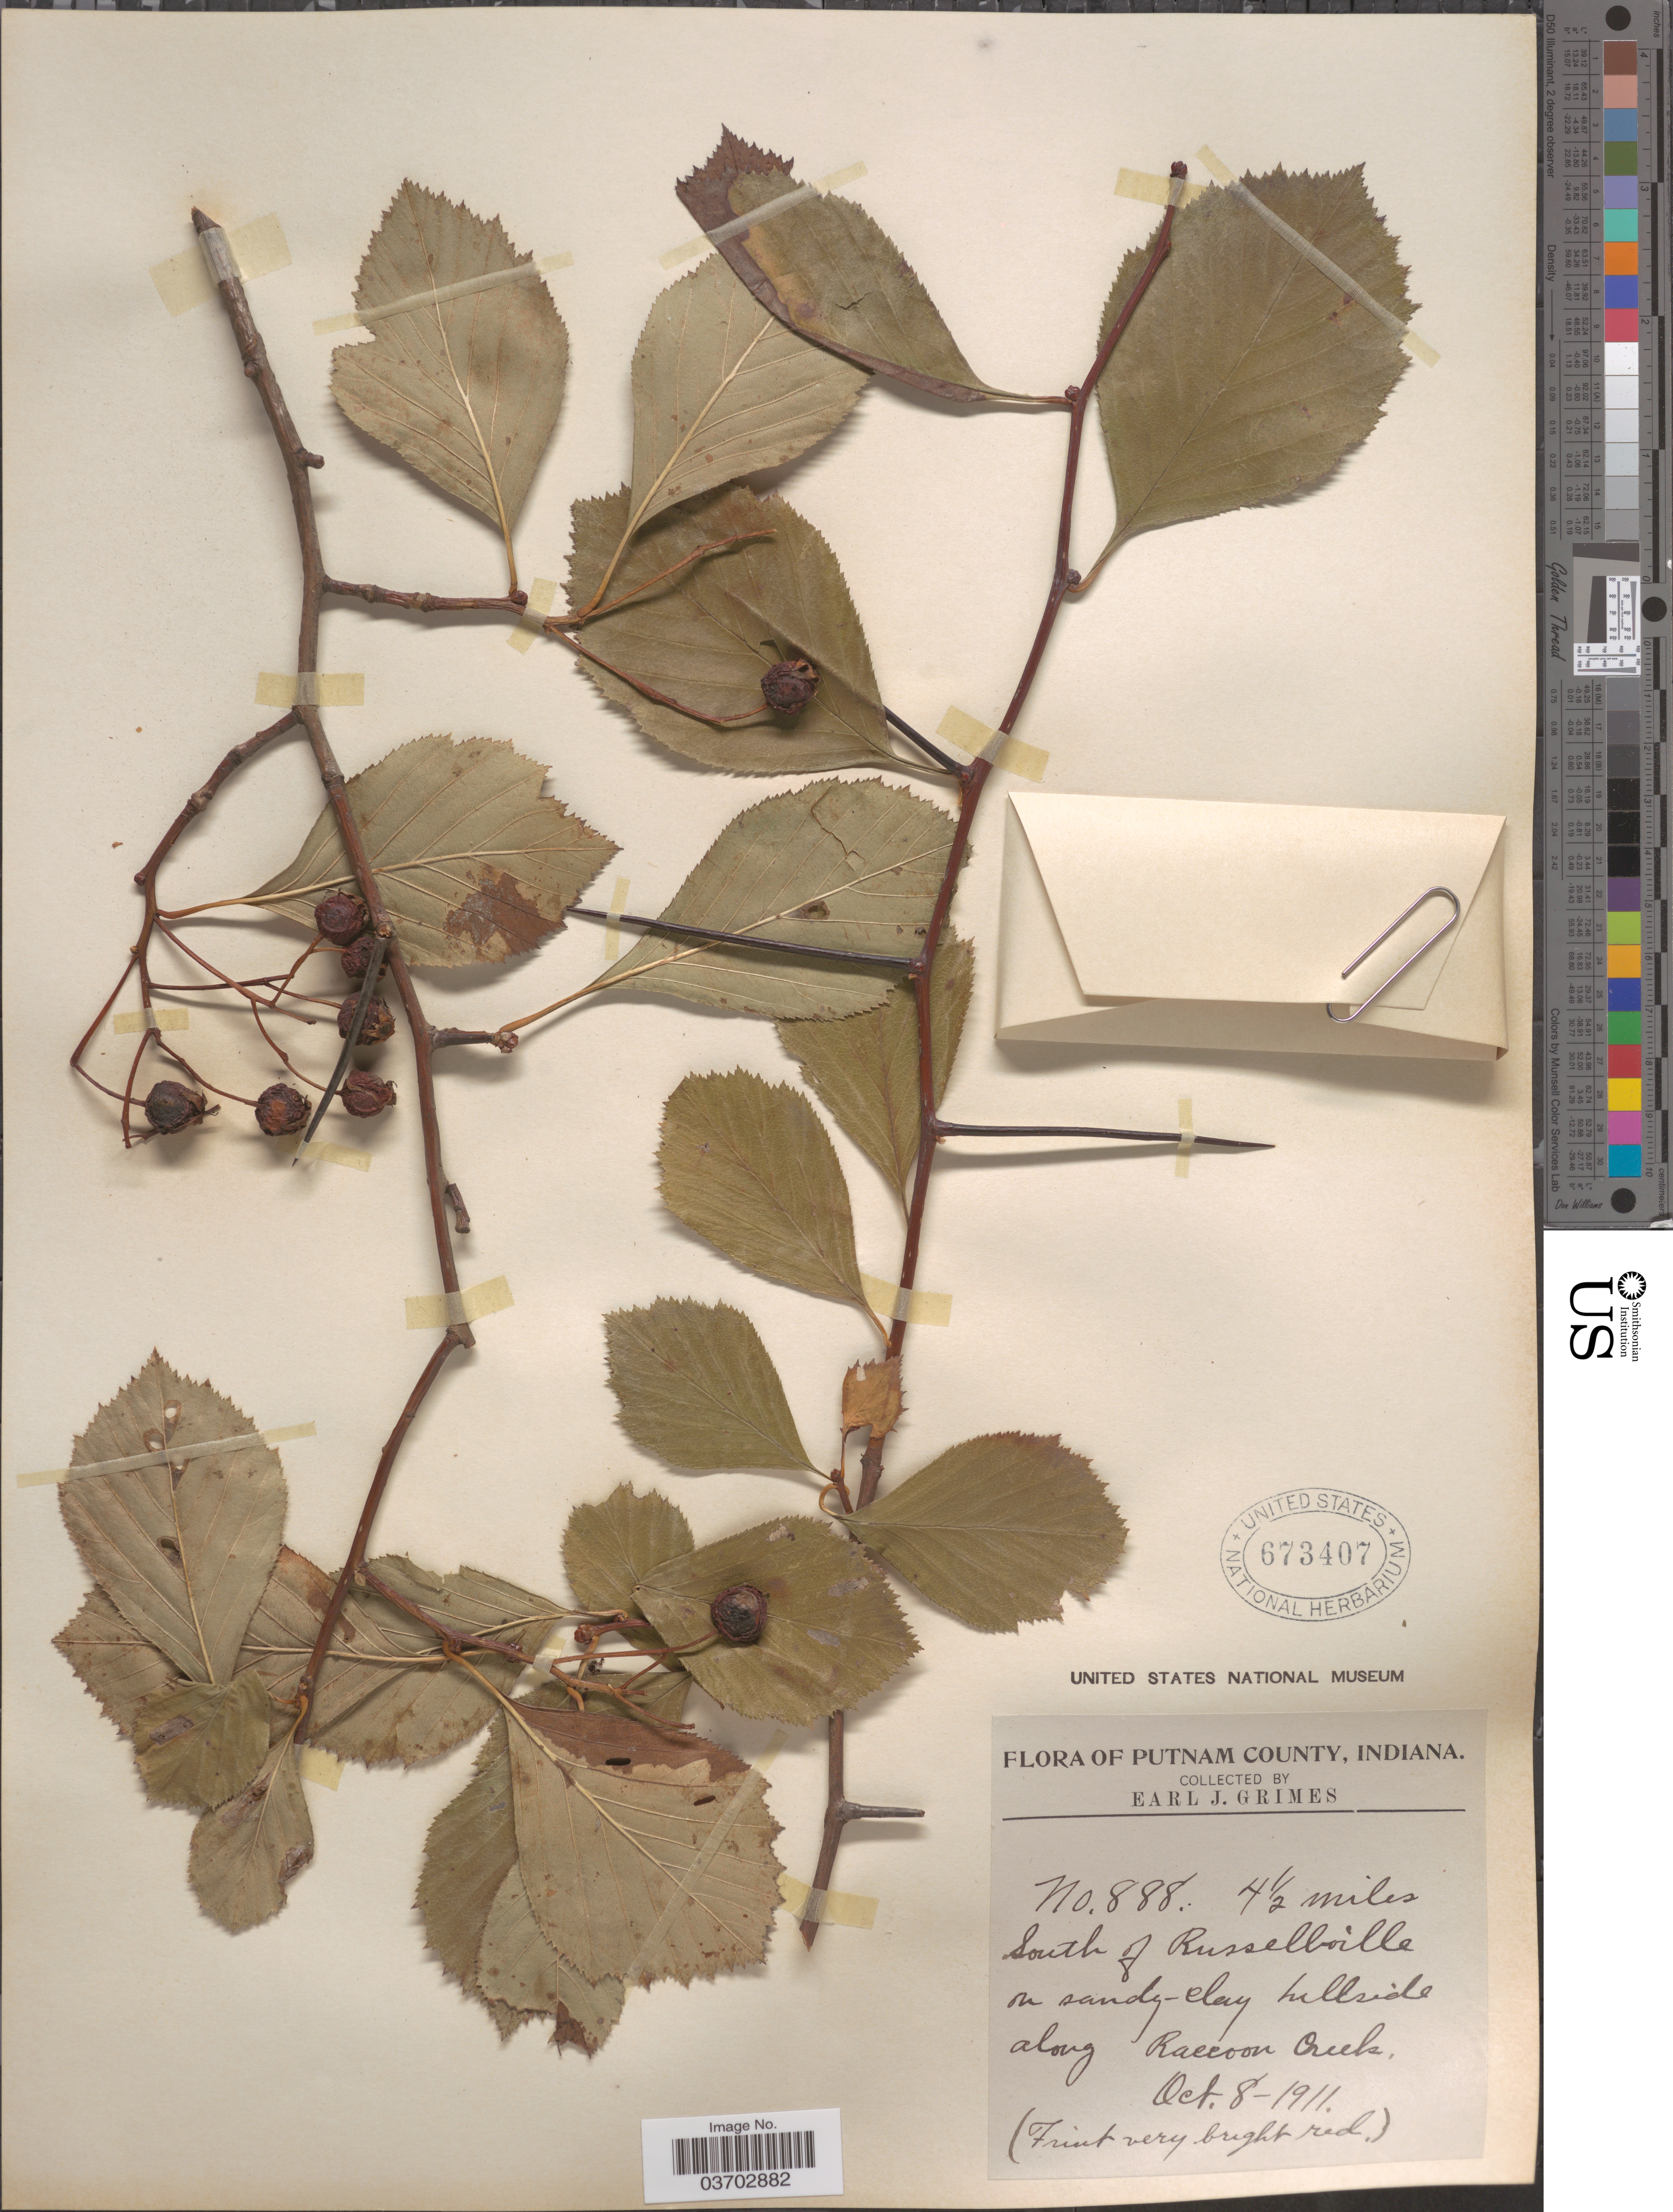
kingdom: Plantae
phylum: Tracheophyta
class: Magnoliopsida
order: Rosales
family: Rosaceae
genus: Crataegus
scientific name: Crataegus sp.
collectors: E. J. Grimes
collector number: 888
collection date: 1911-10-08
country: United States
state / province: Indiana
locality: Putnam County. 4½ miles South of Russellville on sandy-clay hillside along Raccoon Creek.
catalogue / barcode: US 673407